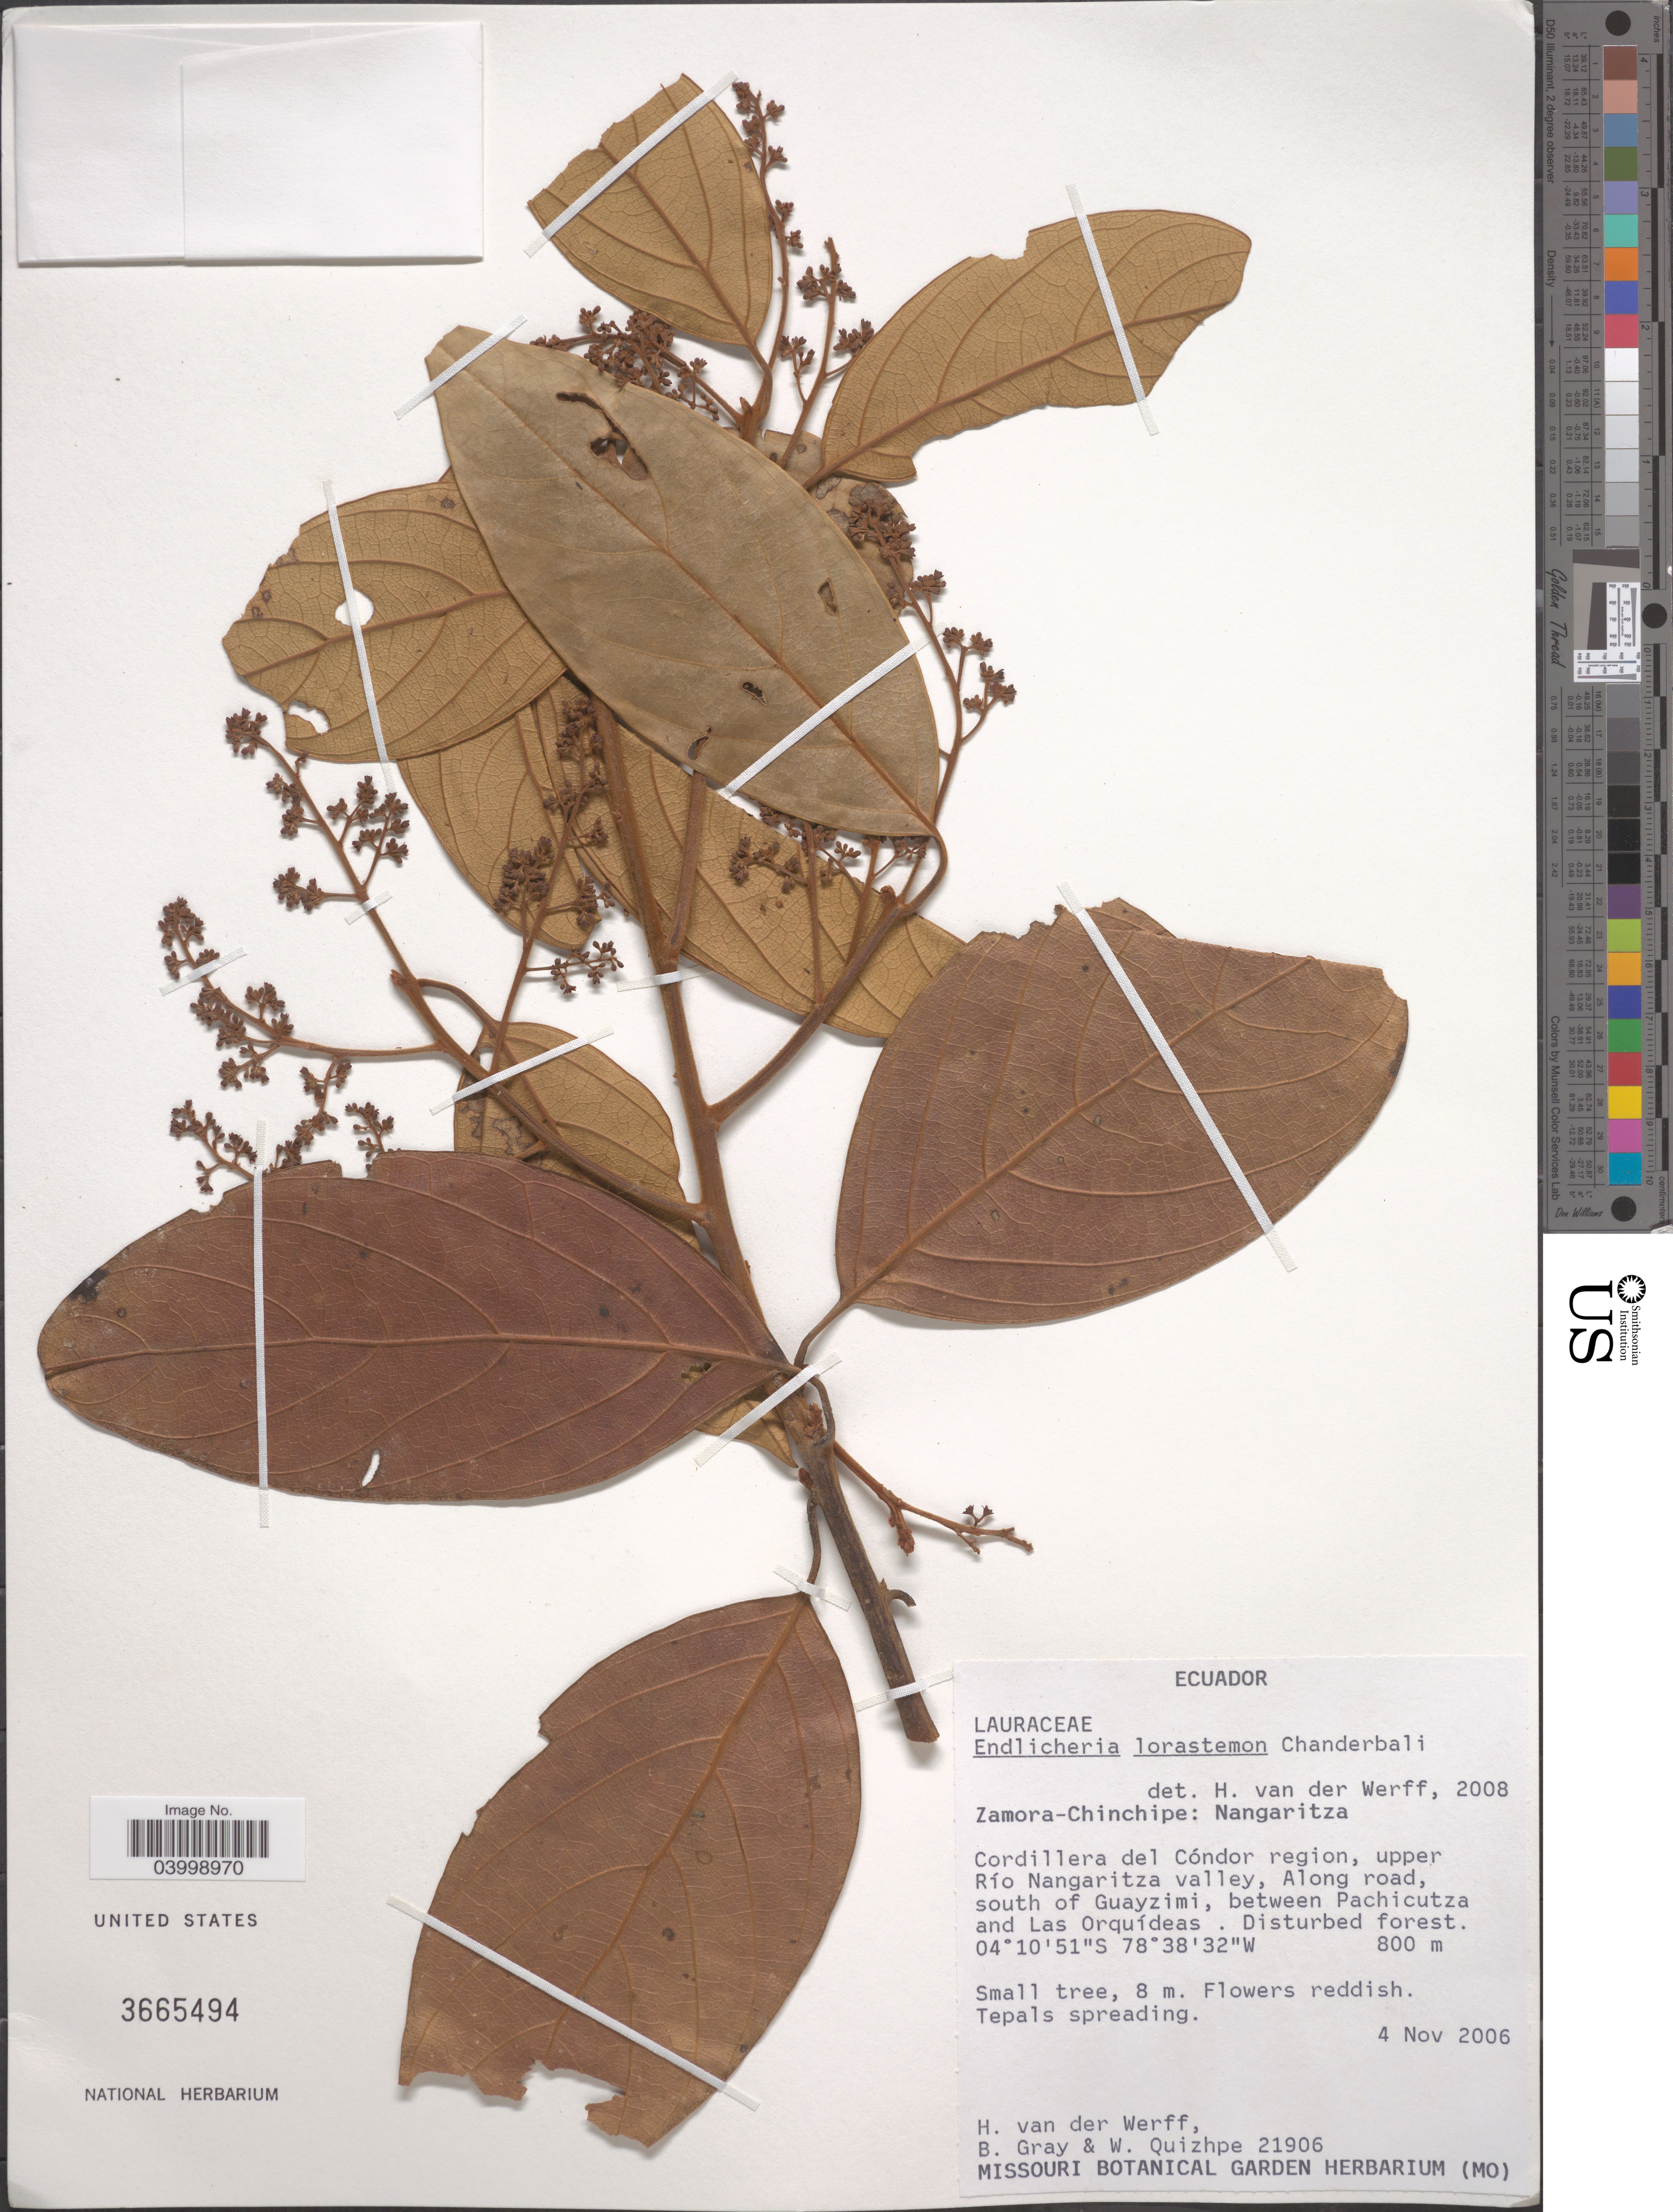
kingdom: Plantae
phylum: Tracheophyta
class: Magnoliopsida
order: Laurales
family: Lauraceae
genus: Endlicheria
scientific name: Endlicheria lorastemon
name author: Chanderb.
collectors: H. van der Werff, B. Gray & W. Quizhpe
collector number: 21906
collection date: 2006-11-04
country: Ecuador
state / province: Zamora-Chinchipe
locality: Nangaritza. Cordillera del Cóndor region, upper Río Nangaritza valley, along road, south of Guayzimi, between Pachicutza and Las Orquídeas.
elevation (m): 800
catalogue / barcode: US 3665494